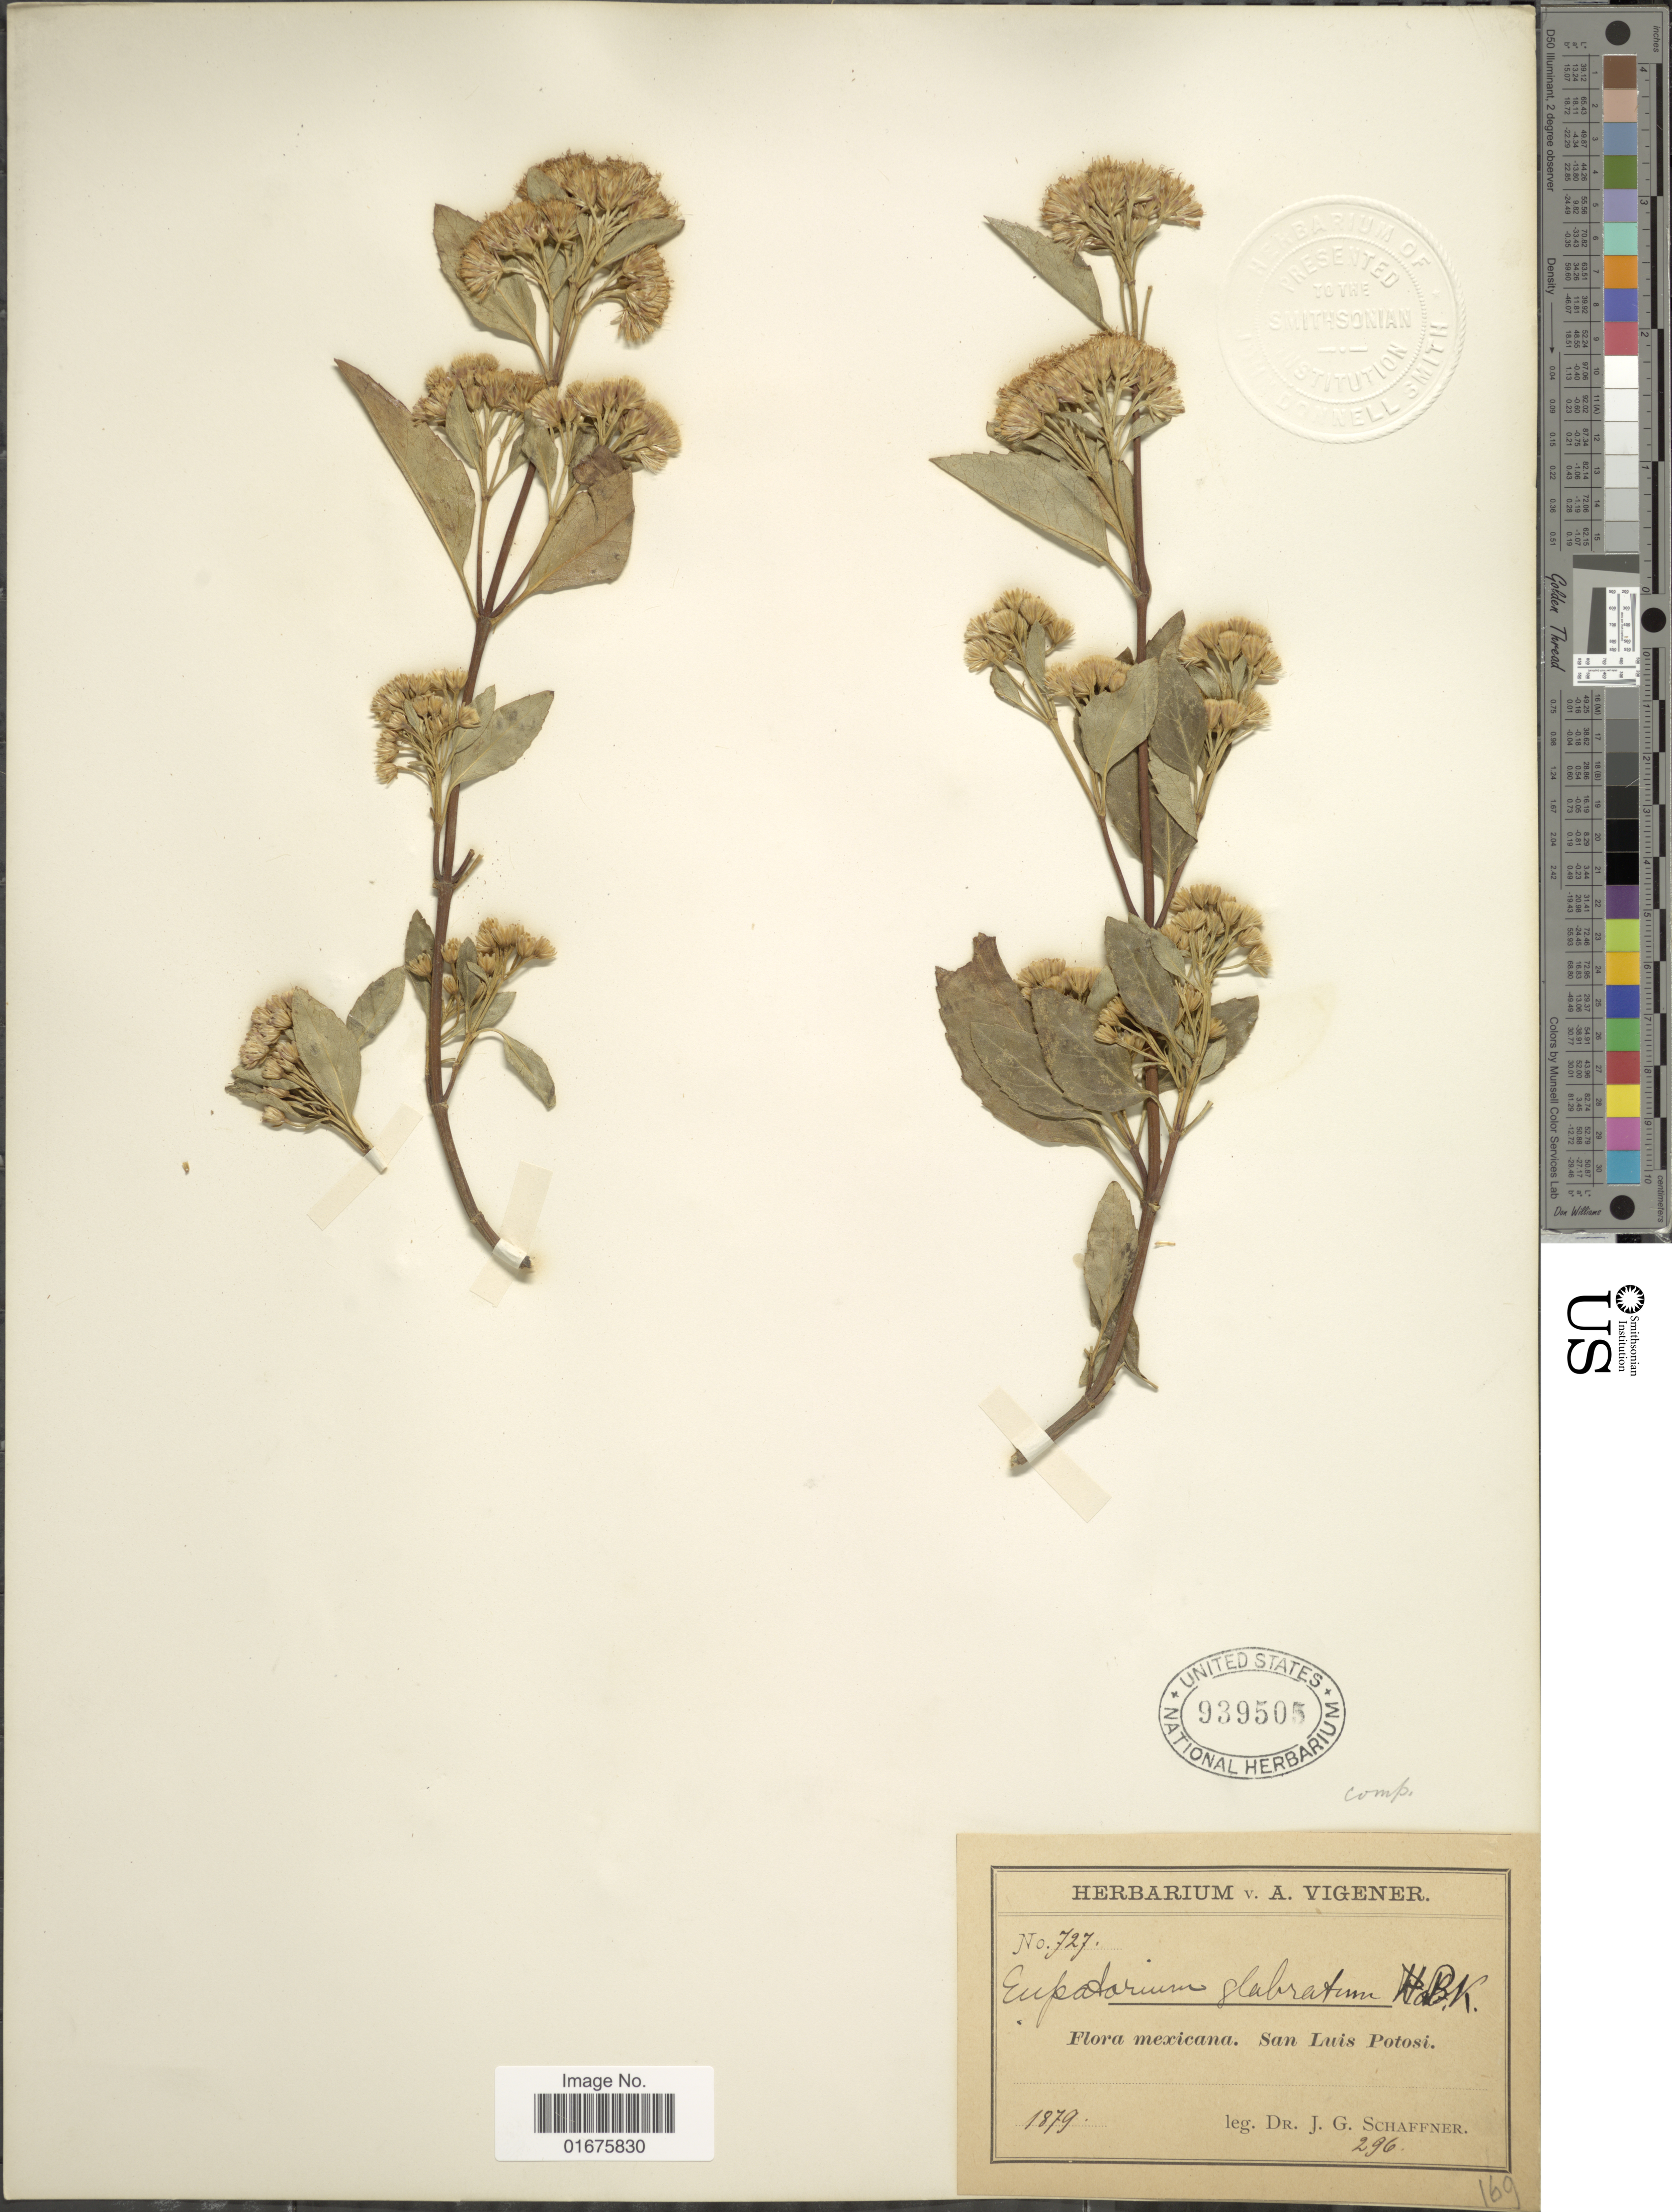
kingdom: Plantae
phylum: Tracheophyta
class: Magnoliopsida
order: Asterales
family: Asteraceae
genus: Ageratina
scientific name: Ageratina glabrata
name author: (Kunth) R.M. King & H. Rob.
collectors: J. G. Schaffner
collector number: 727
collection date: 1879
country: Mexico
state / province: San Luis Potosí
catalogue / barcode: US 939505